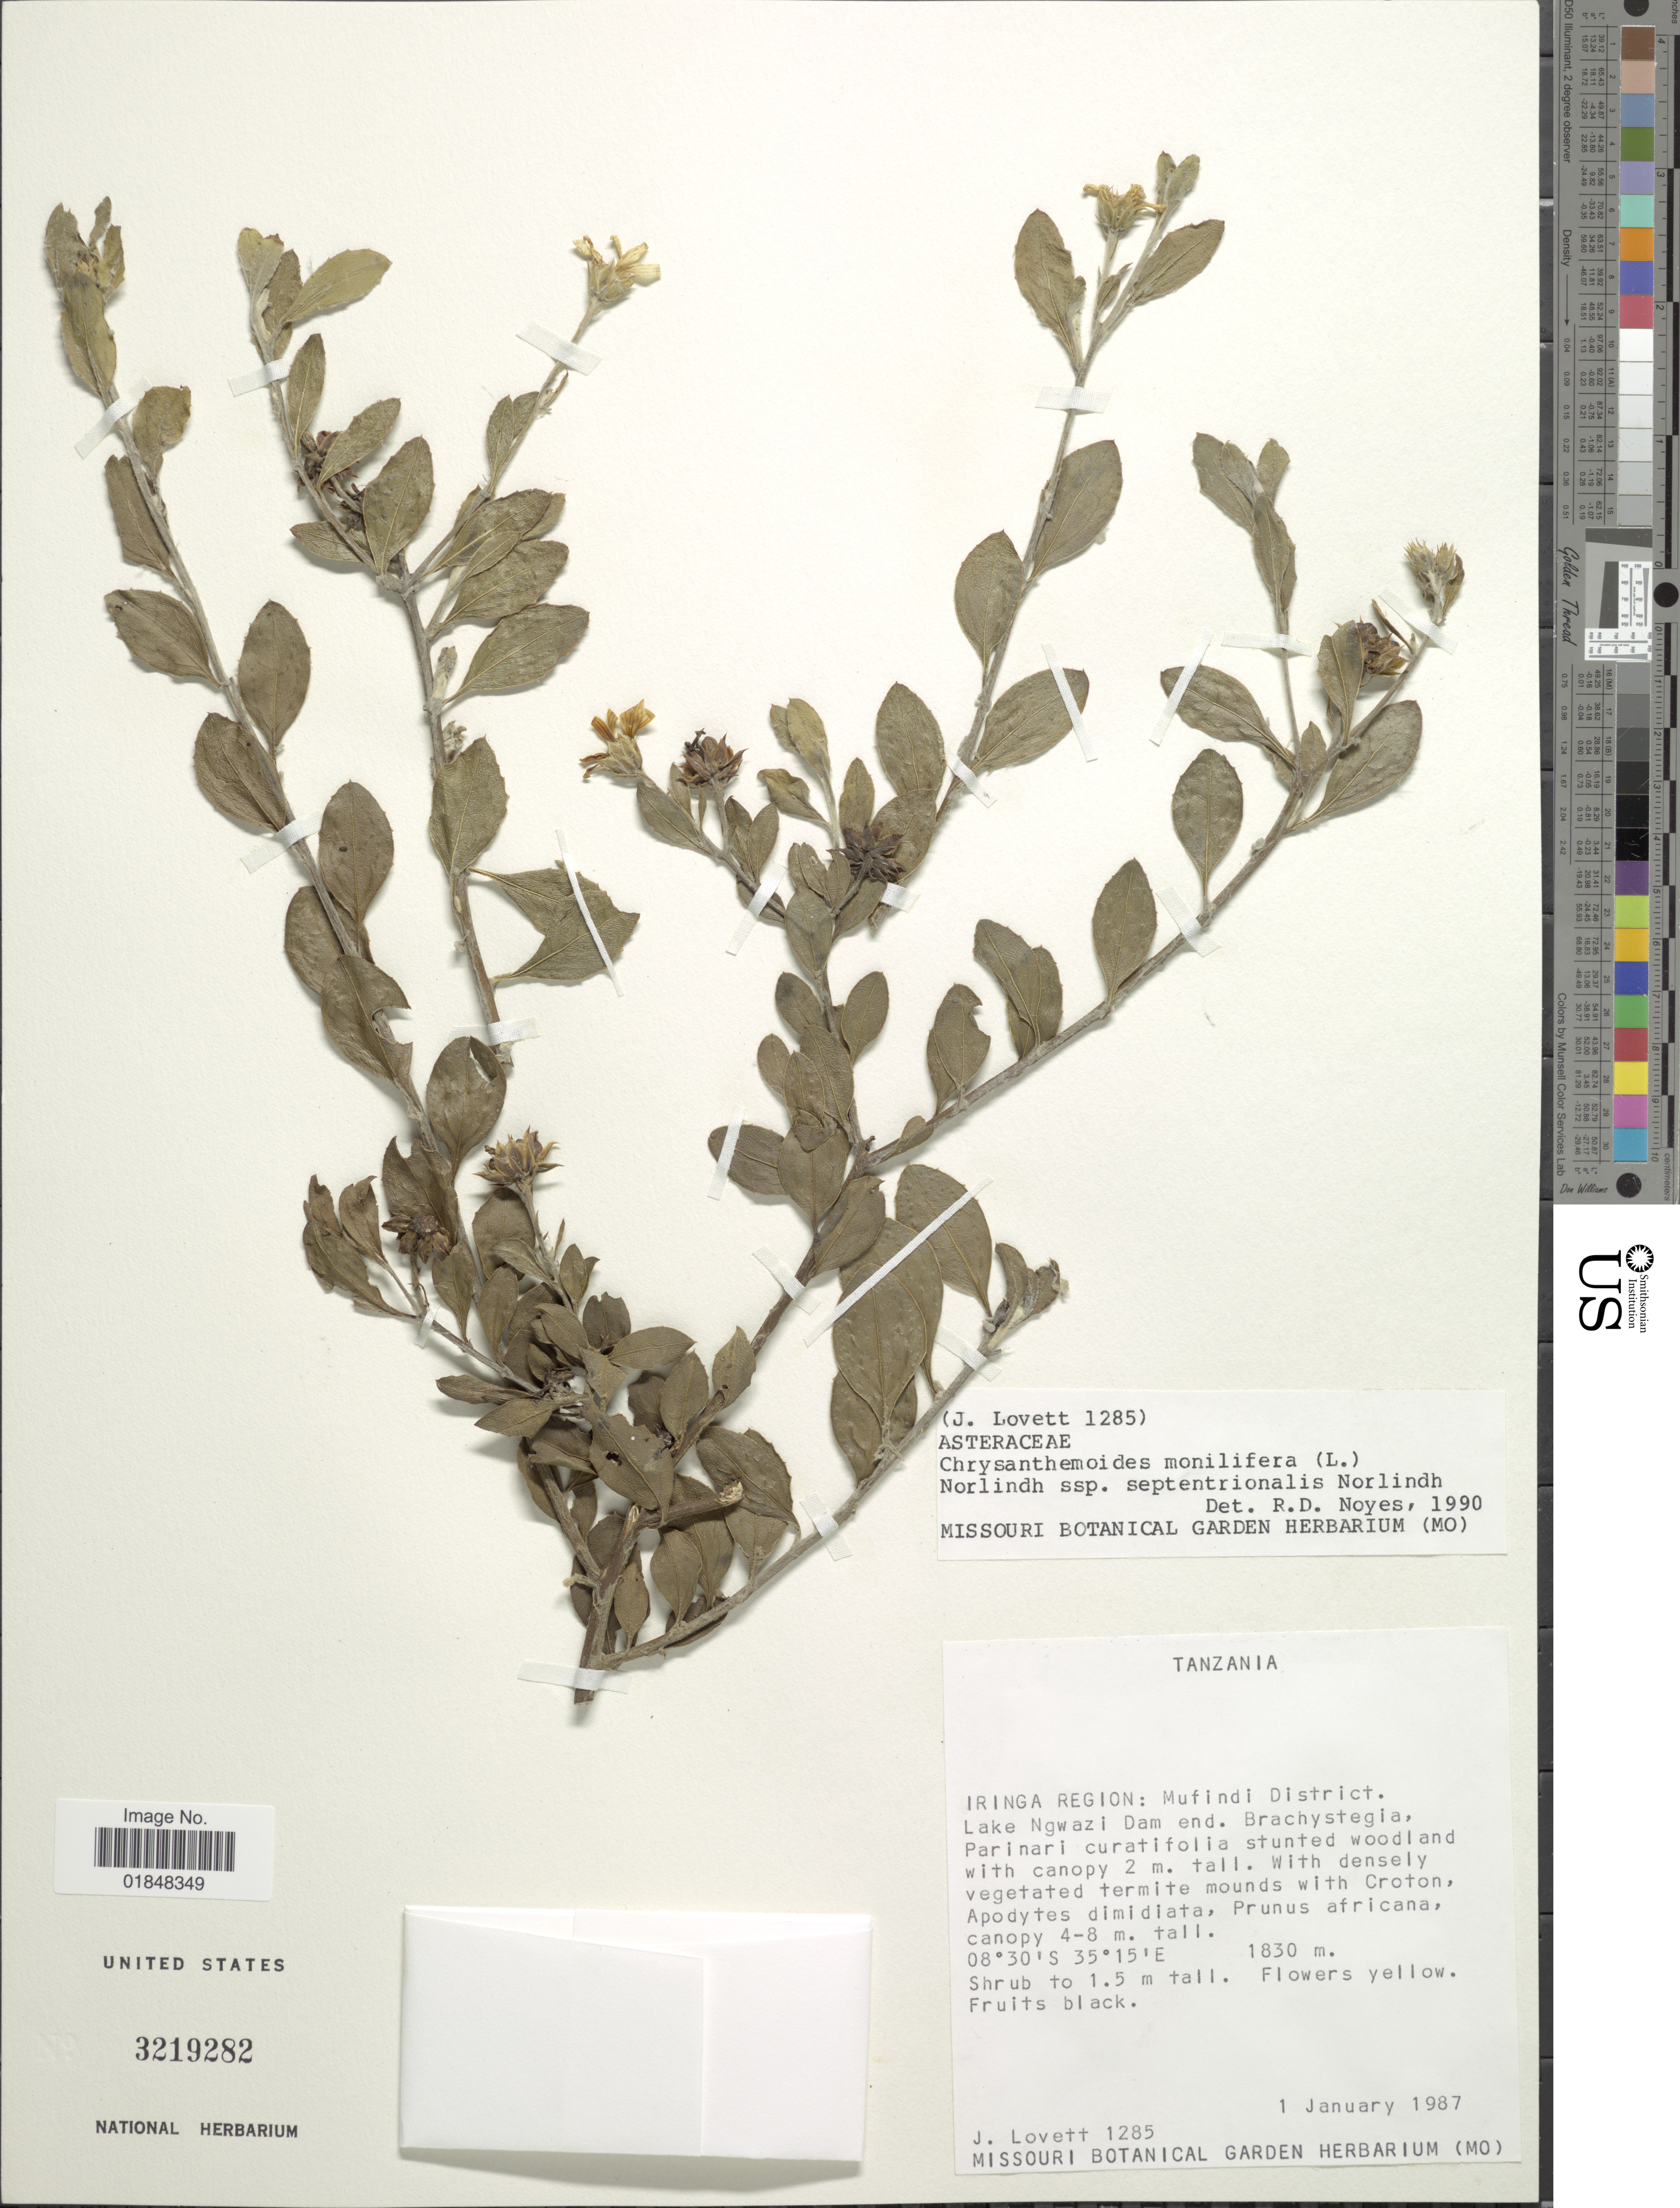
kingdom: Plantae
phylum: Tracheophyta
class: Magnoliopsida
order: Asterales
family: Asteraceae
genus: Chrysanthemoides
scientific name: Chrysanthemoides monilifera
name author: (L.) Norl.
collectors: J. Lovett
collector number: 1285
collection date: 1987-01-01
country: Tanzania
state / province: Iringa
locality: Mufindi District. Lake Ngwazi Dam end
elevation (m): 1830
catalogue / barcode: US 3219282